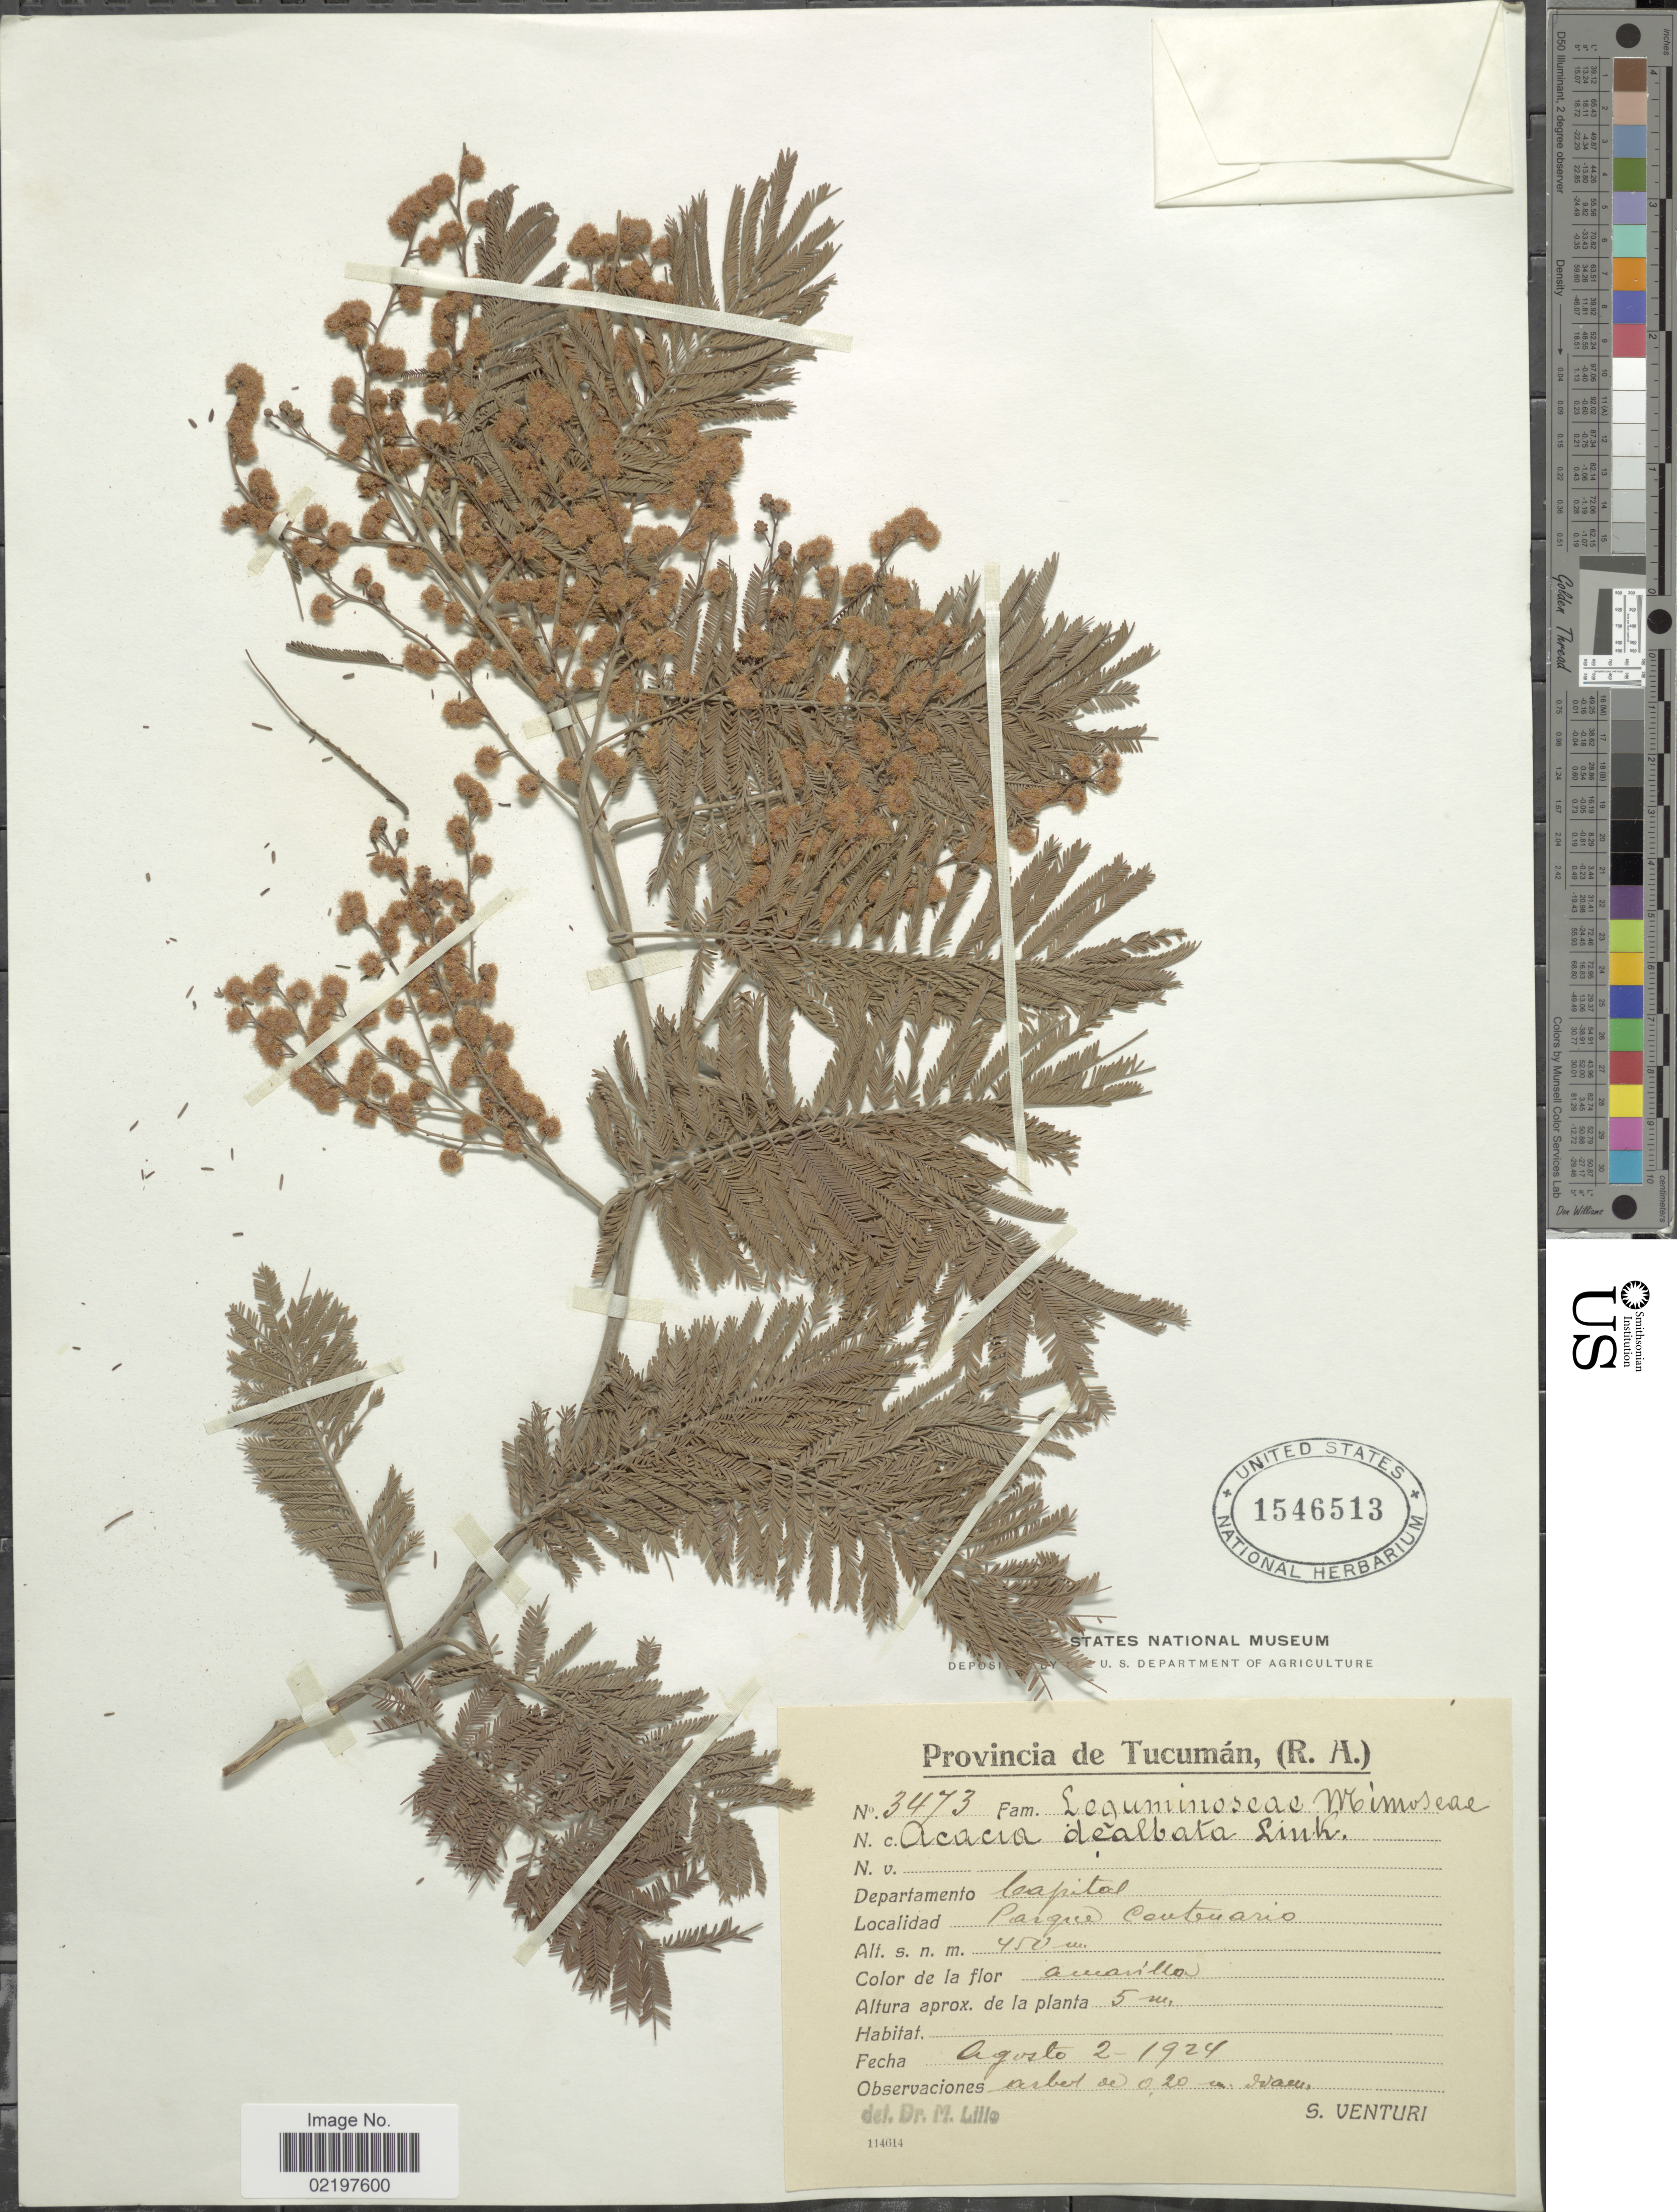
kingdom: Plantae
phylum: Tracheophyta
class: Magnoliopsida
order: Fabales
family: Fabaceae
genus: Acacia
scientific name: Acacia decurrens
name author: (J.C. Wendl.) Willd.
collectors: S. Venturi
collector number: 3473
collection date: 1924-08-02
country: Argentina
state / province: Tucuman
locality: Provincia de Tucuman, (R.A.), Departamento Capital, Parque Couteaurio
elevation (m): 450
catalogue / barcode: US 1546513